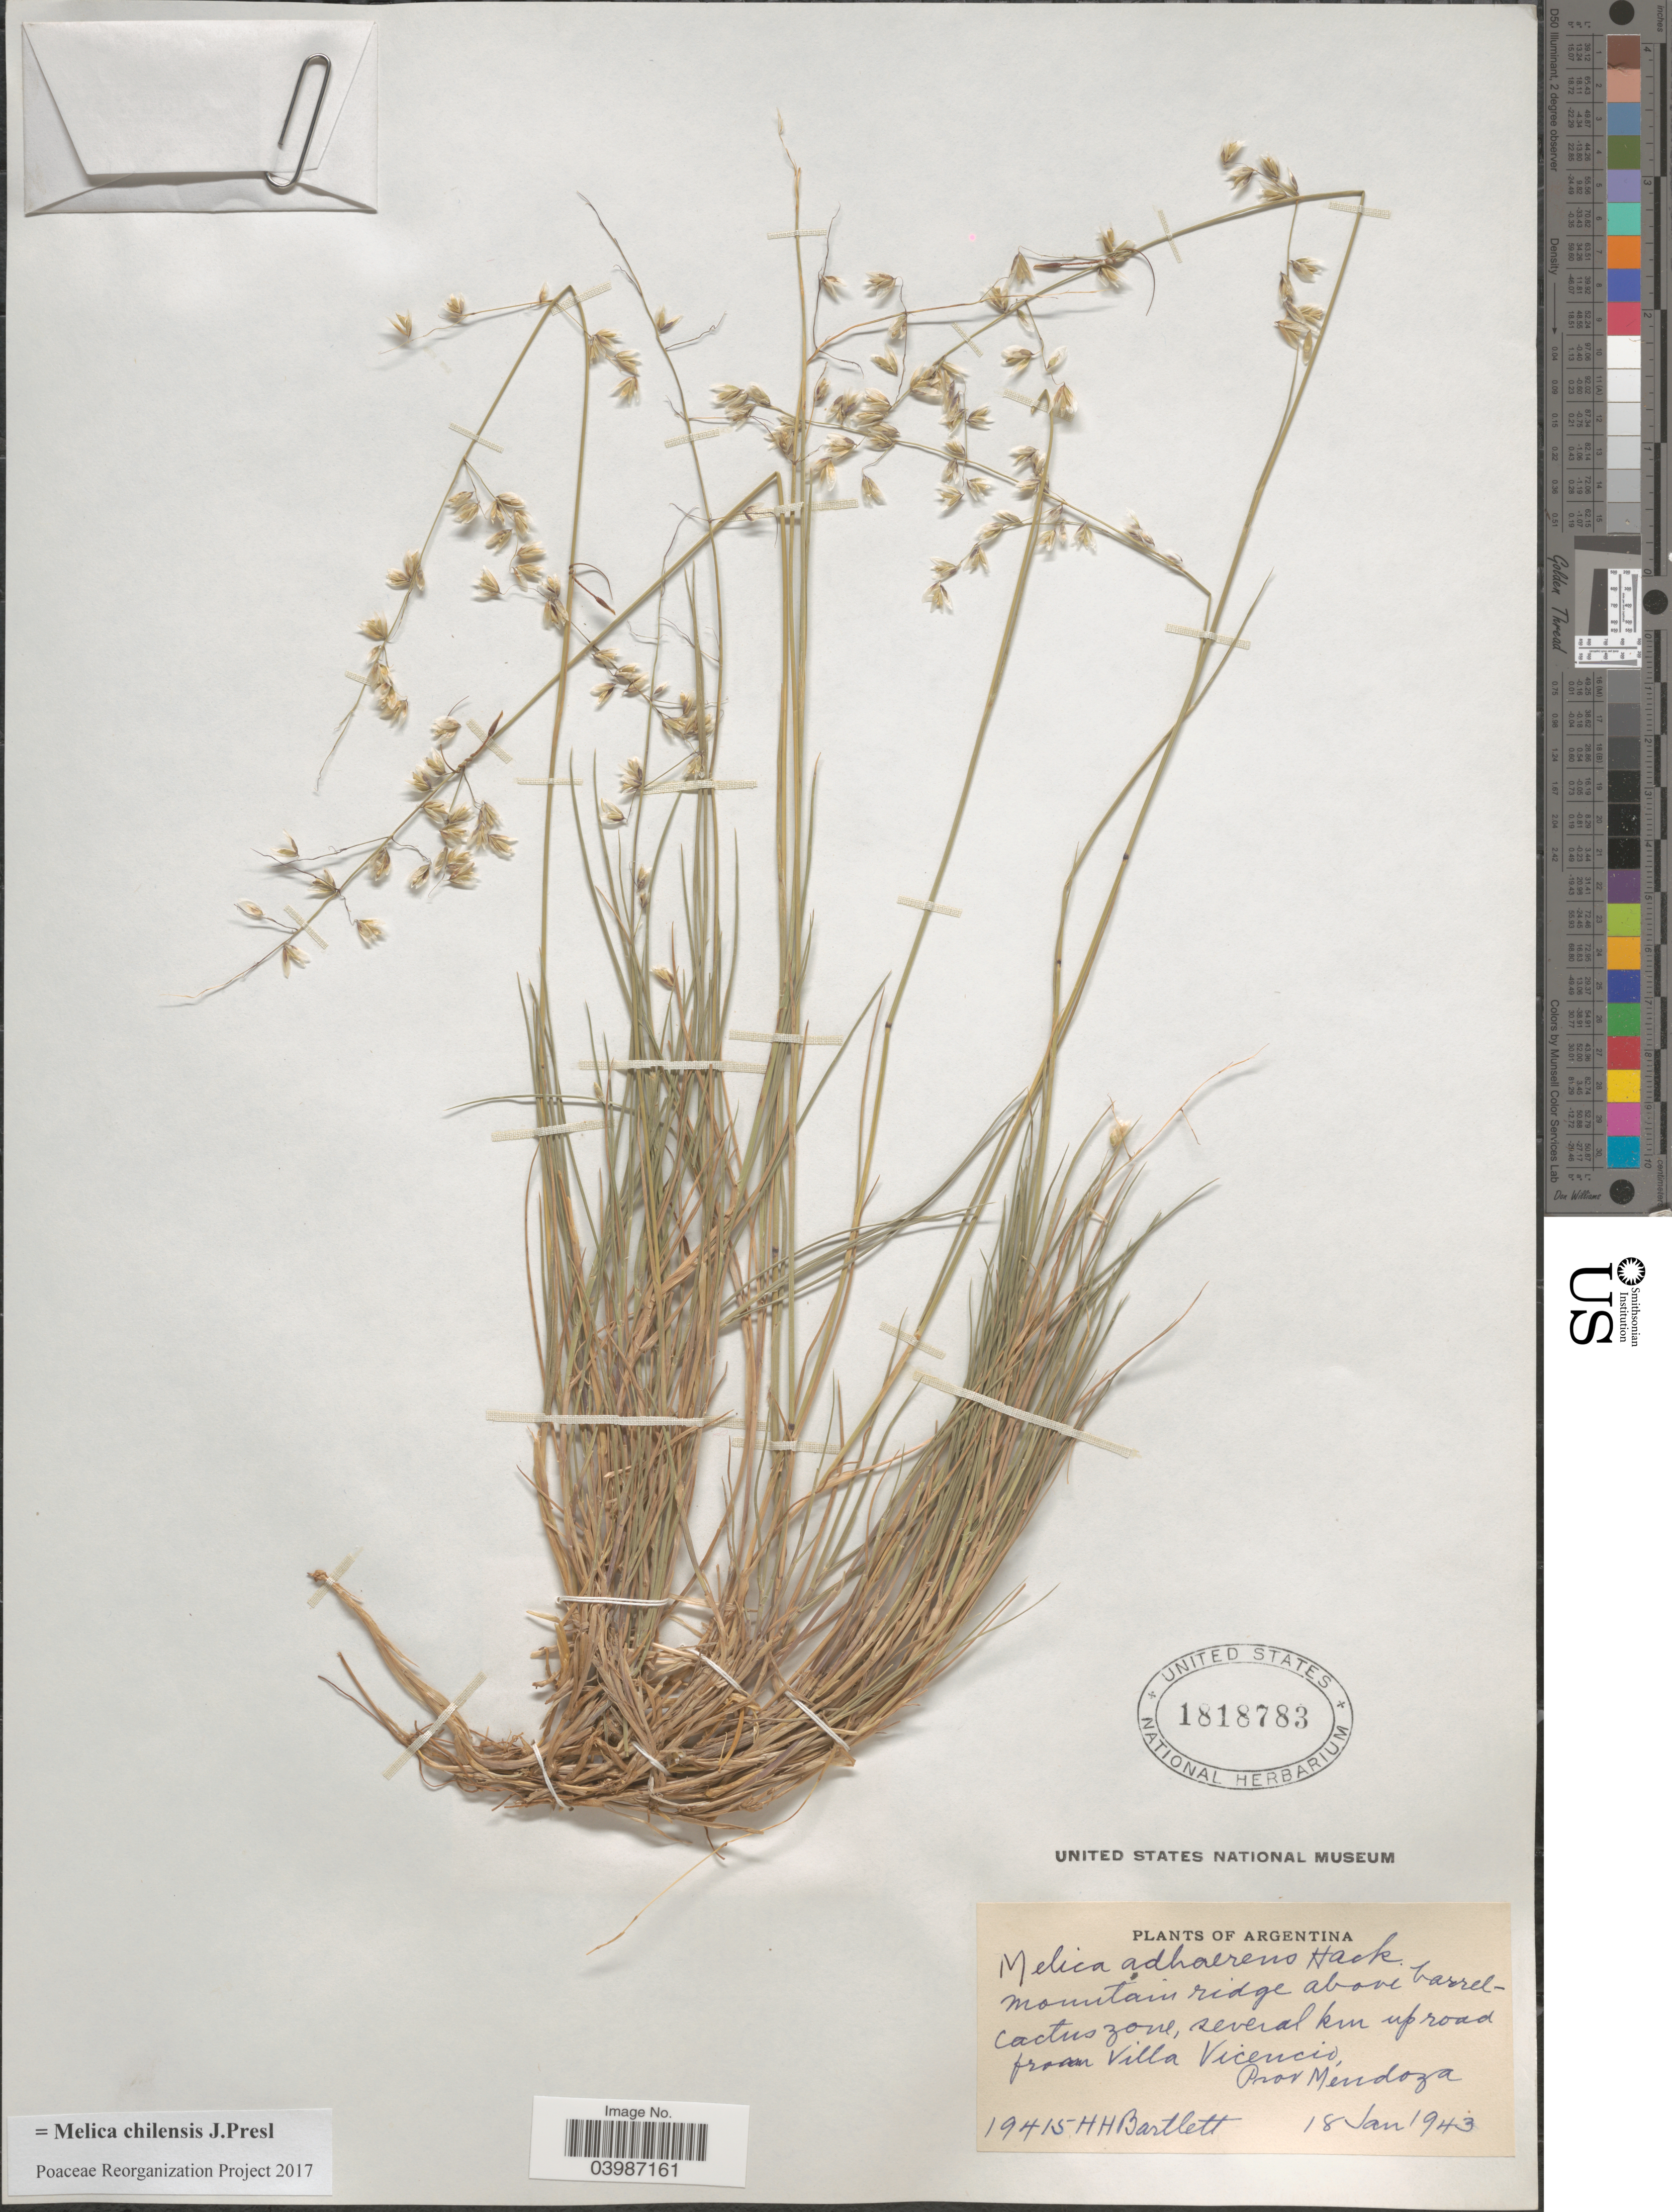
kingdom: Plantae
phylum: Tracheophyta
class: Liliopsida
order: Poales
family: Poaceae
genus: Melica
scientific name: Melica chilensis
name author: J. Presl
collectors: H. H. Bartlett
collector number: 19415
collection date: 1943-01-18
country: Argentina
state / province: Mendoza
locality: Mountain ridge above barrel-cactus zone, several km up road from Villa Vicencio.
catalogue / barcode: US 1818783